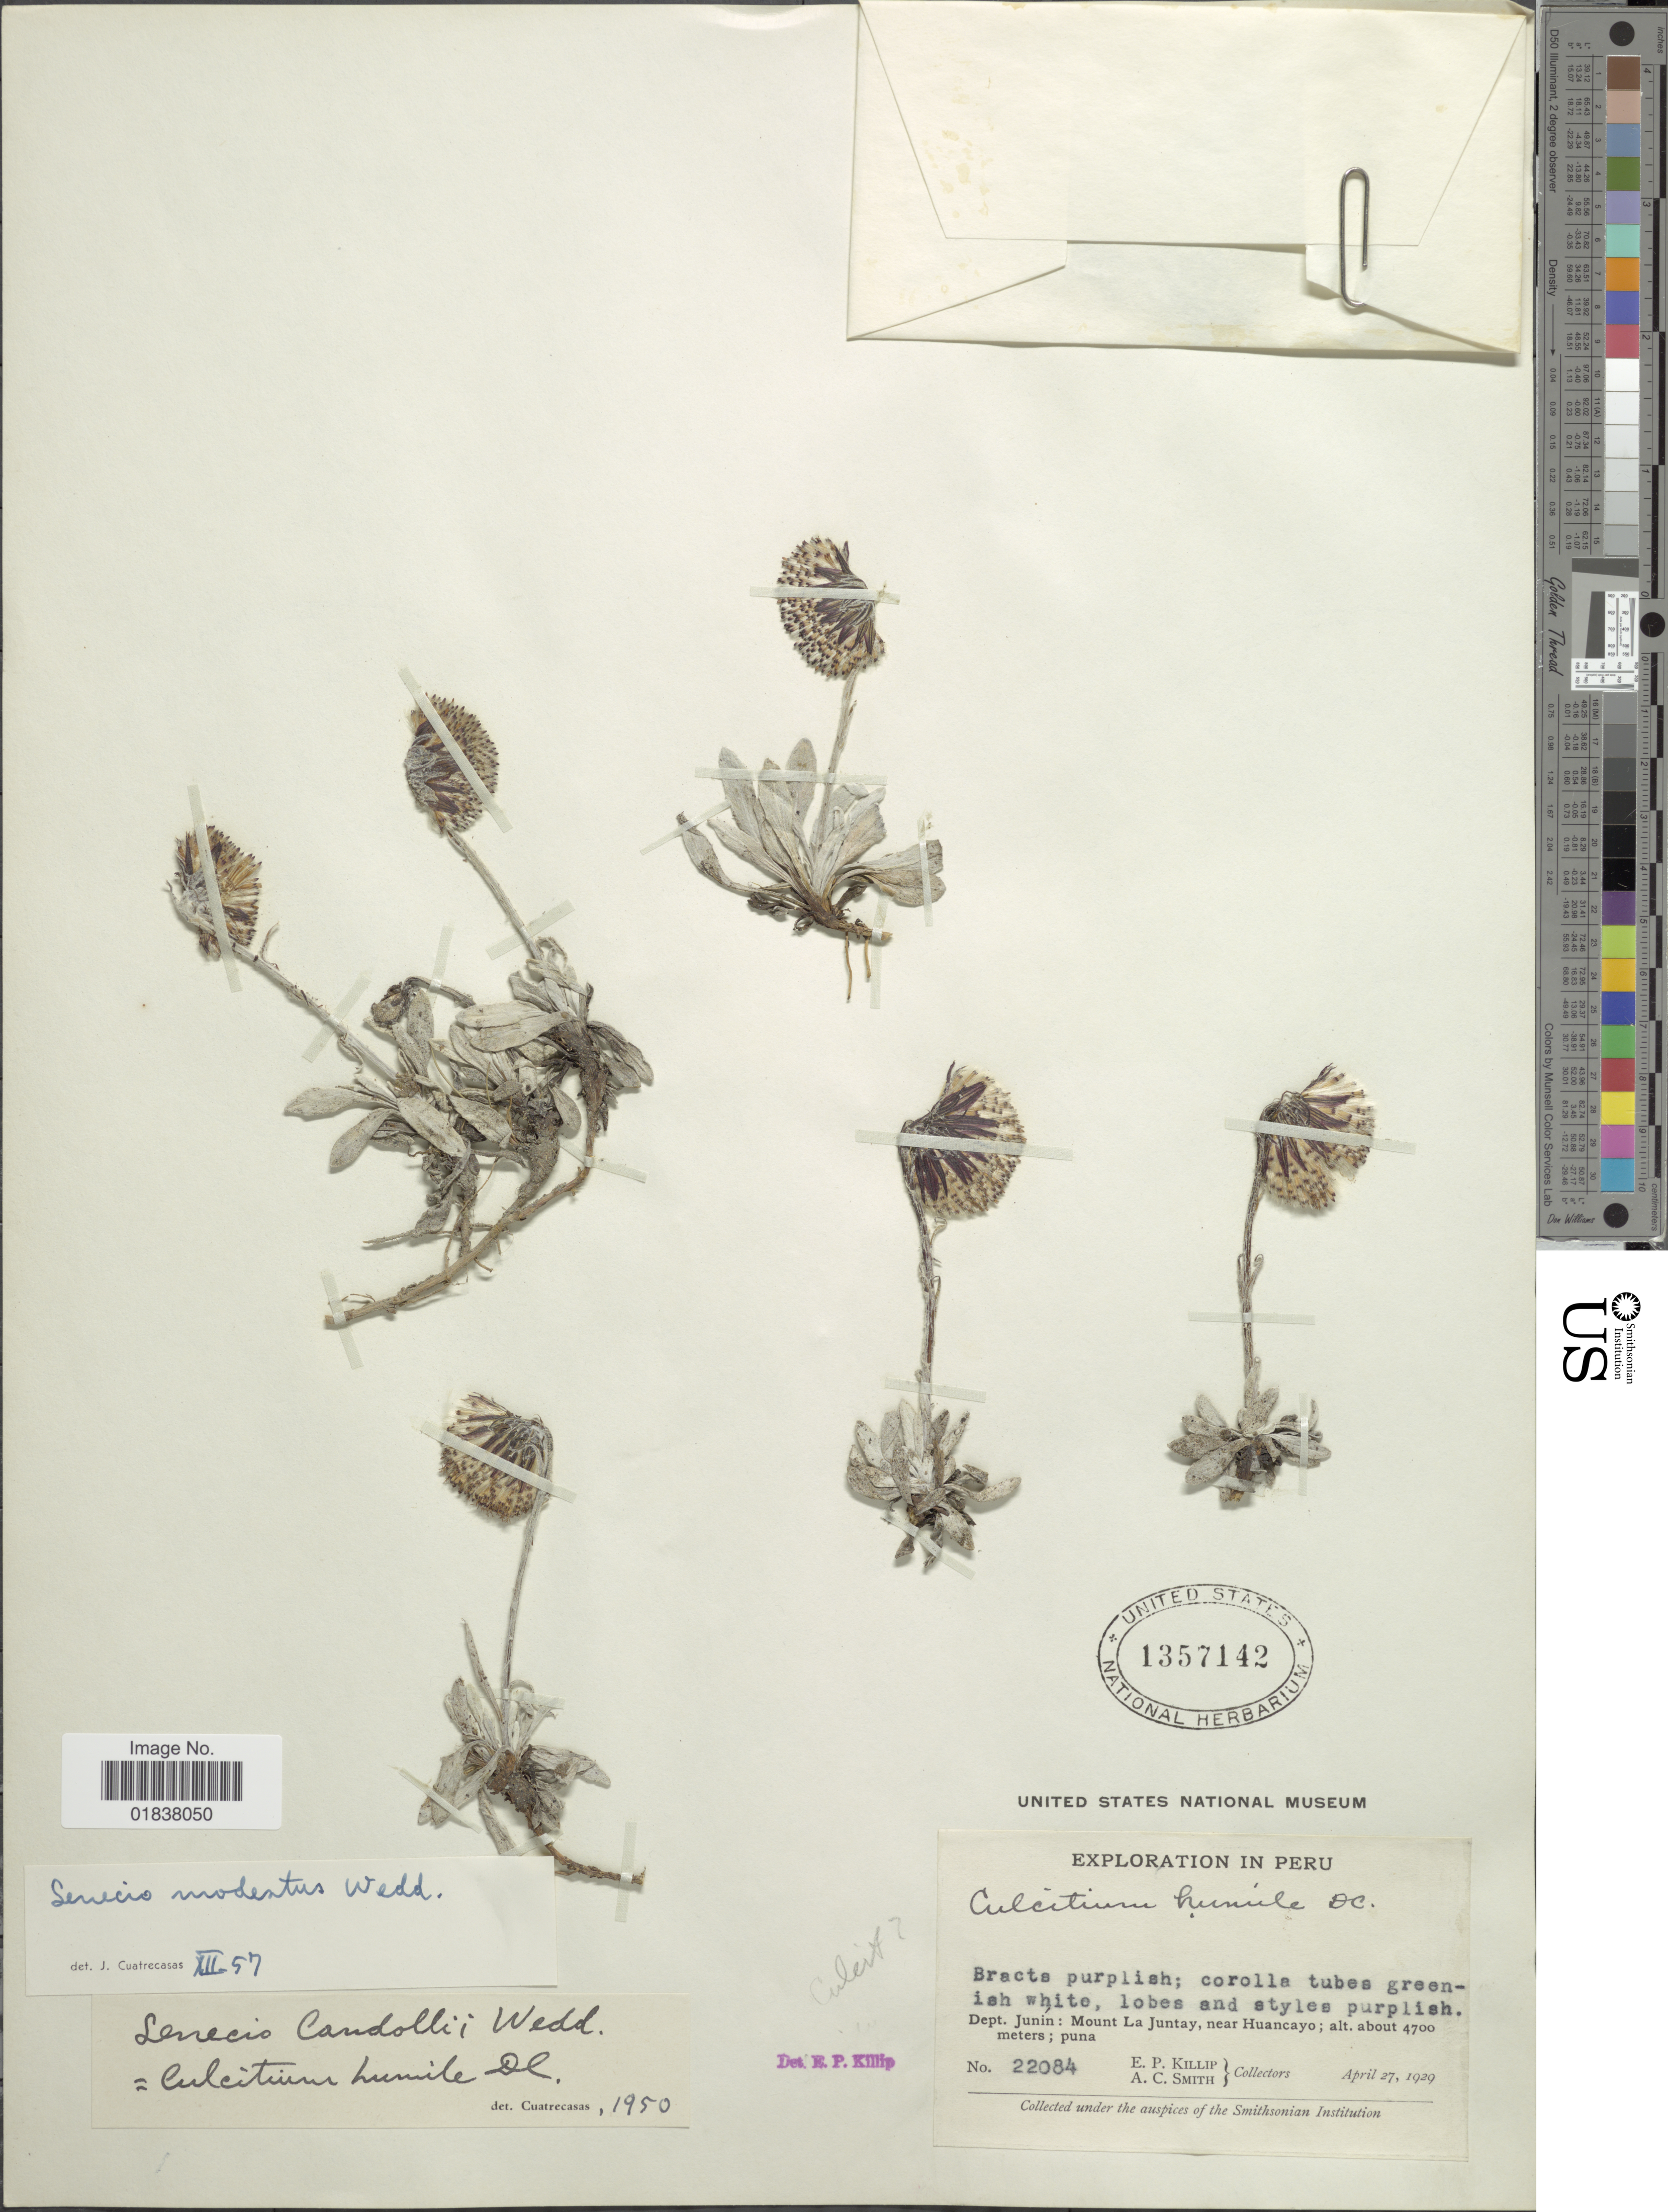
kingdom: Plantae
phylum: Tracheophyta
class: Magnoliopsida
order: Asterales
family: Asteraceae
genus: Senecio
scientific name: Senecio candollei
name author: Wedd.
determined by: Salomon, Luciana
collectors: E. P. Killip & A. C. Smith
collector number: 22084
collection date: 1929-04-27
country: Peru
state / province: Junín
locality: Mount La Juntay, near Huancayo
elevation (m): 4700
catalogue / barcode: US 1357142